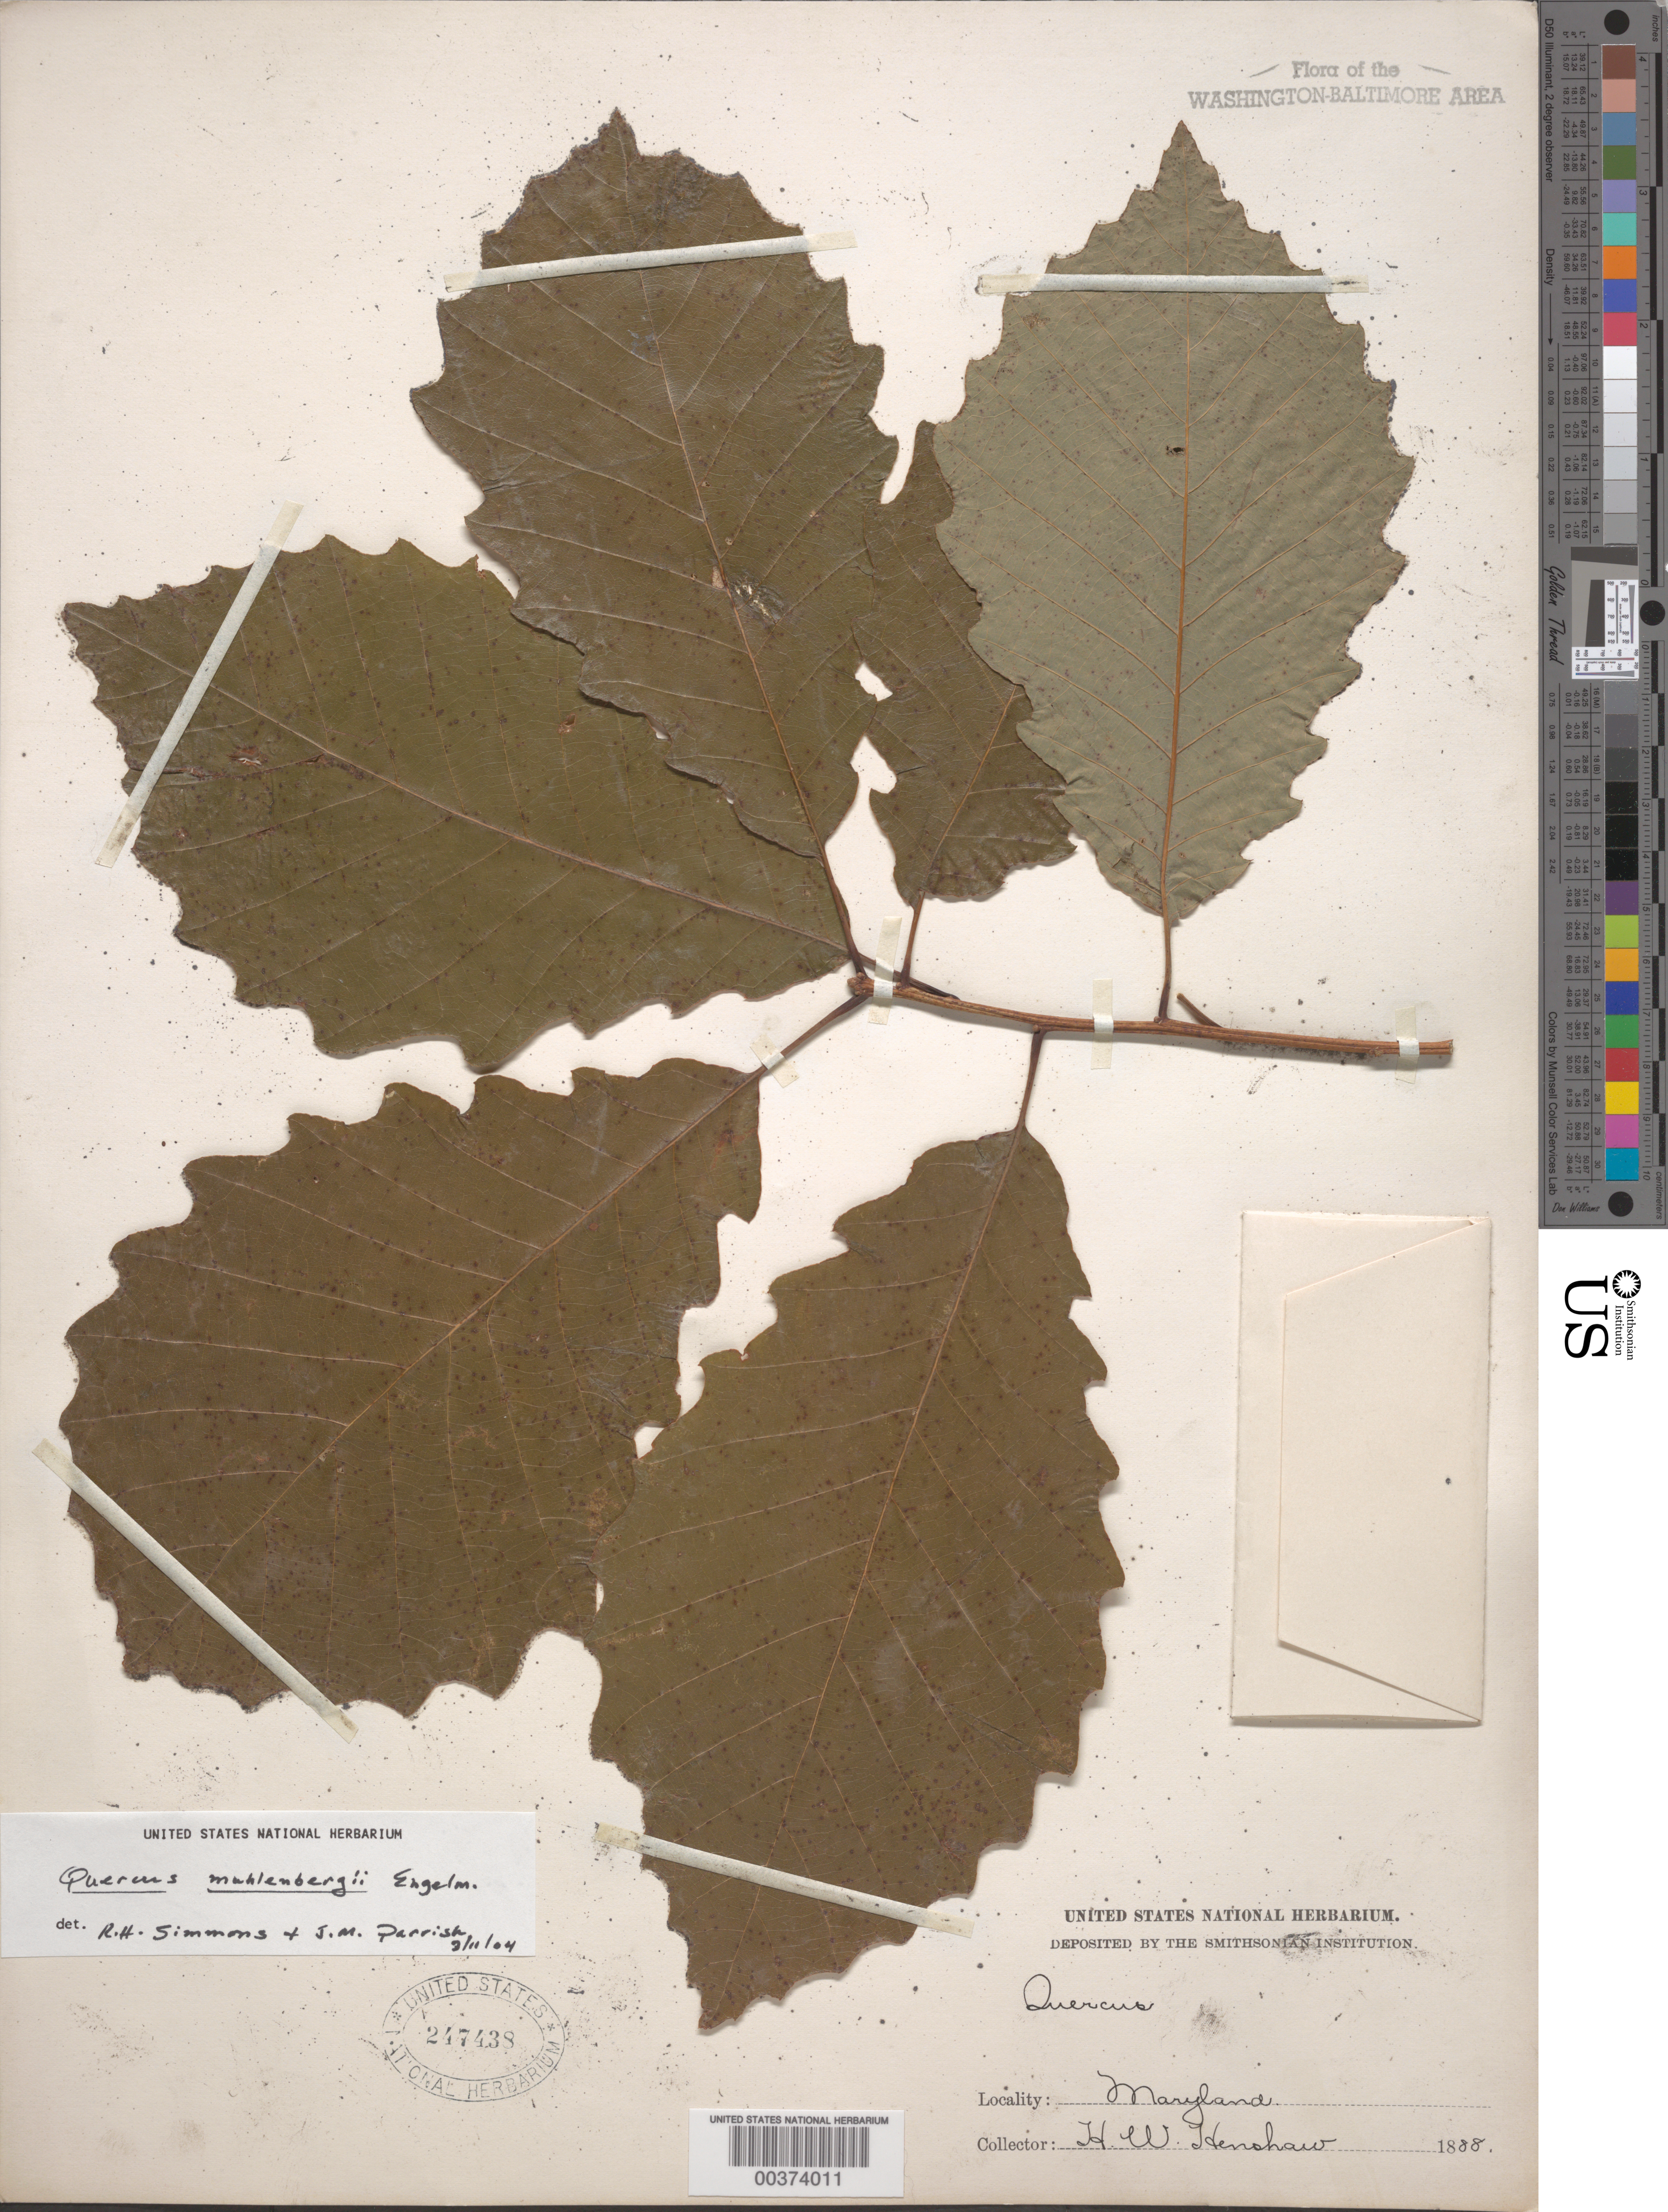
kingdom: Plantae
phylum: Tracheophyta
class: Magnoliopsida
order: Fagales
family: Fagaceae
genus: Quercus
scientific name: Quercus sp.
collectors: H. Henshaw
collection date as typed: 1888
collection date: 1888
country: United States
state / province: Maryland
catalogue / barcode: US 247438